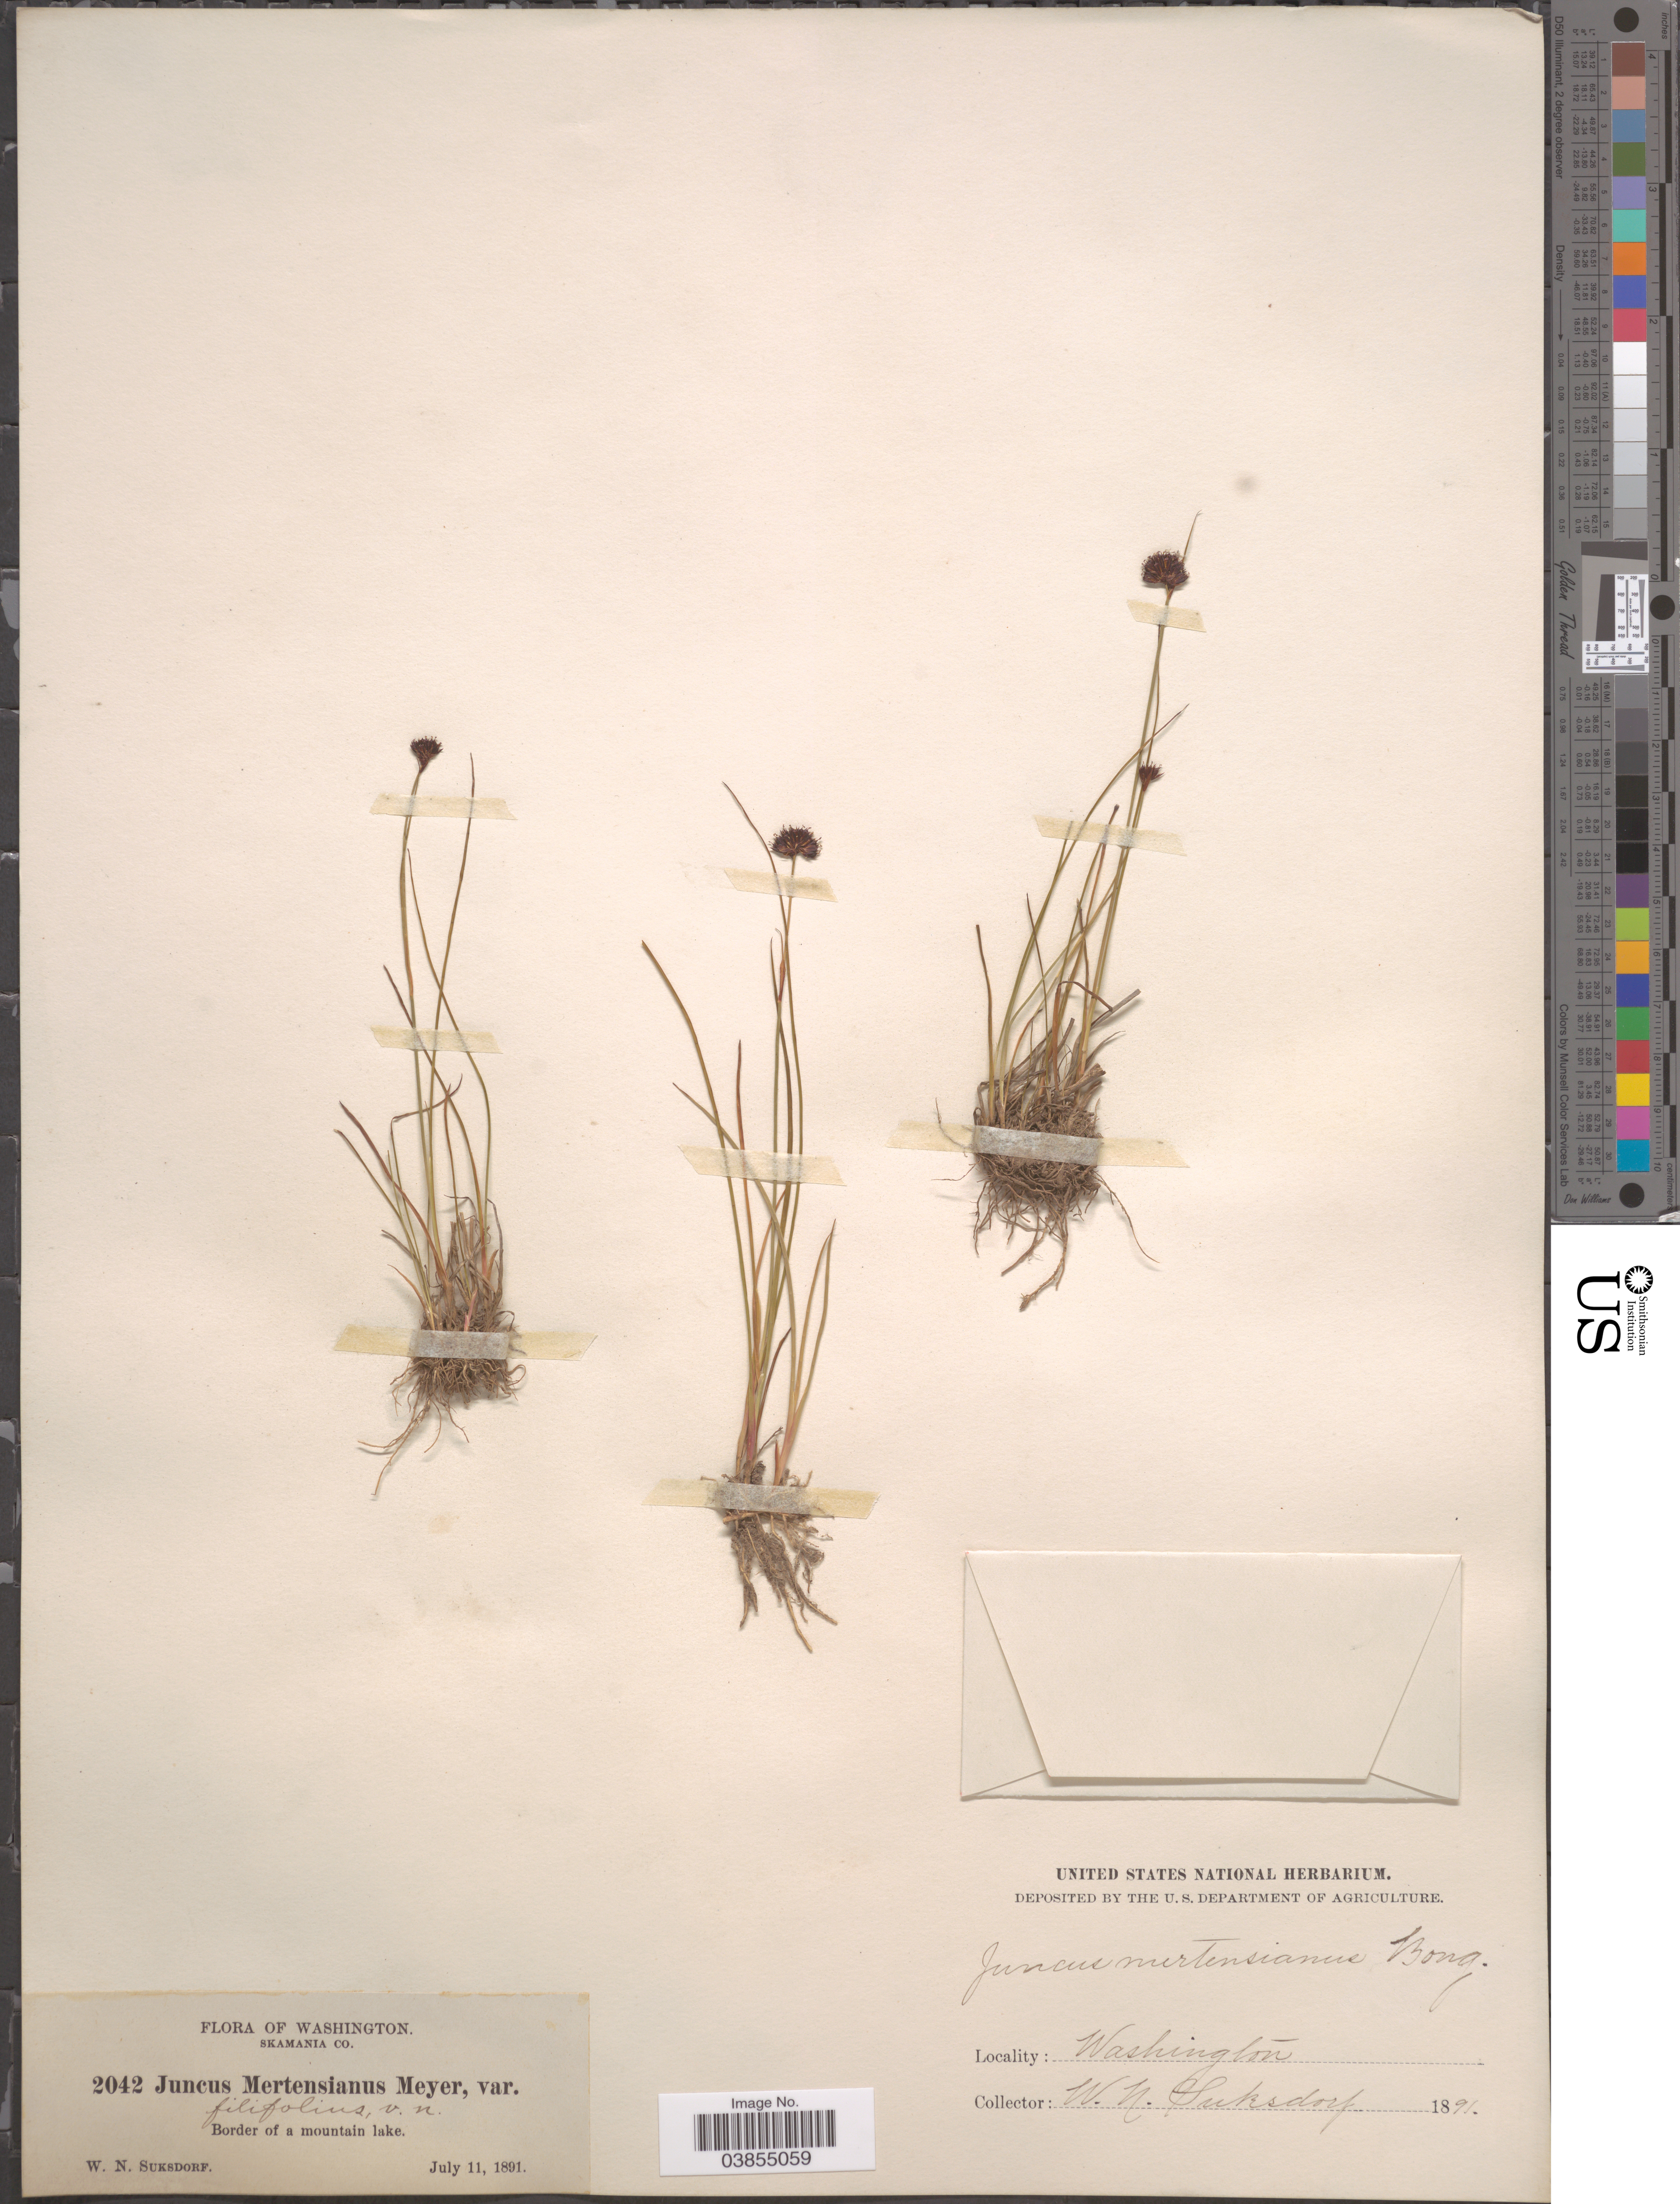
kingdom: Plantae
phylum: Tracheophyta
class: Liliopsida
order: Poales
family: Juncaceae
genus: Juncus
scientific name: Juncus mertensianus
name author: Bong.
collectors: W. N. Suksdorf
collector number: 2042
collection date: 1891-07-11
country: United States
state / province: Washington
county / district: Skamania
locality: Skamania Co. Border of a mountain lake.